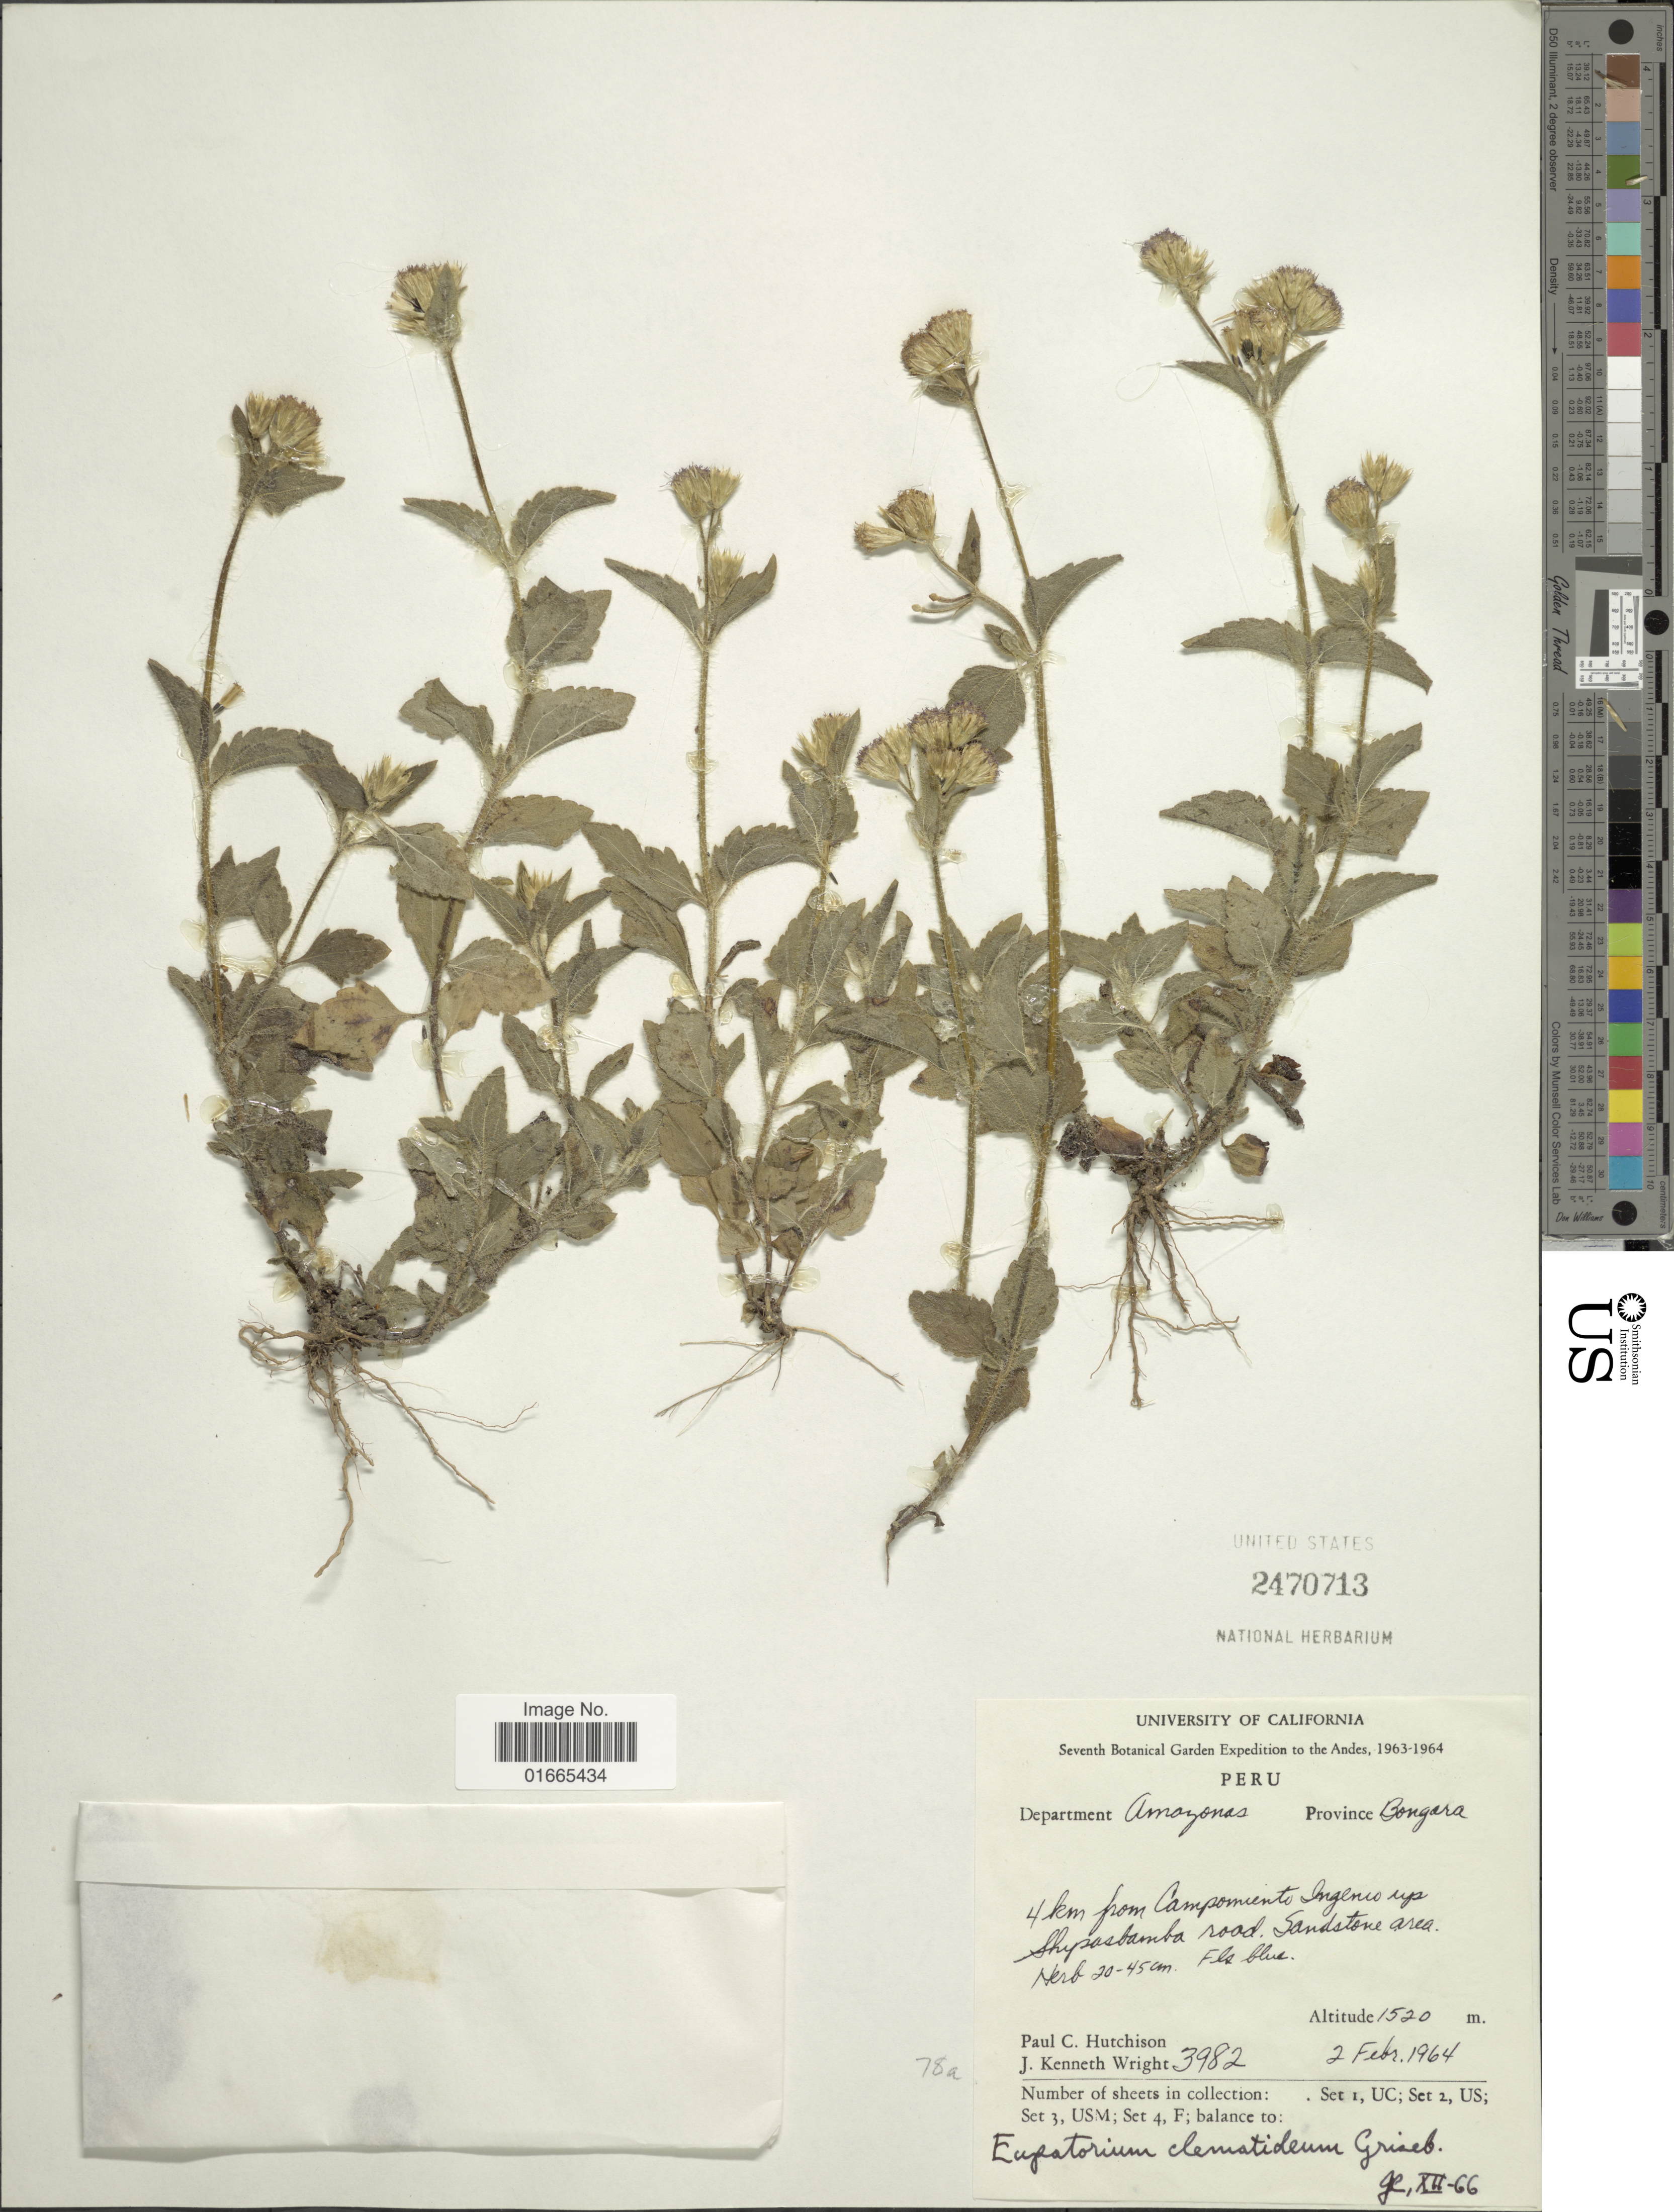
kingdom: Plantae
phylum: Tracheophyta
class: Magnoliopsida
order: Asterales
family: Asteraceae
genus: Praxelis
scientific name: Praxelis clematidea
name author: (Griseb.) R.M. King & H. Rob.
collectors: P. C. Hutchison & J. K. Wright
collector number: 3982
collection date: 1964-02-02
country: Peru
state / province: Amazonas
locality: Sandstone area, 4 km. from Campomiento Ingenio up Shipasbamba road, Province Bongara, Department Amazonas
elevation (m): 1520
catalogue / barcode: US 2470713